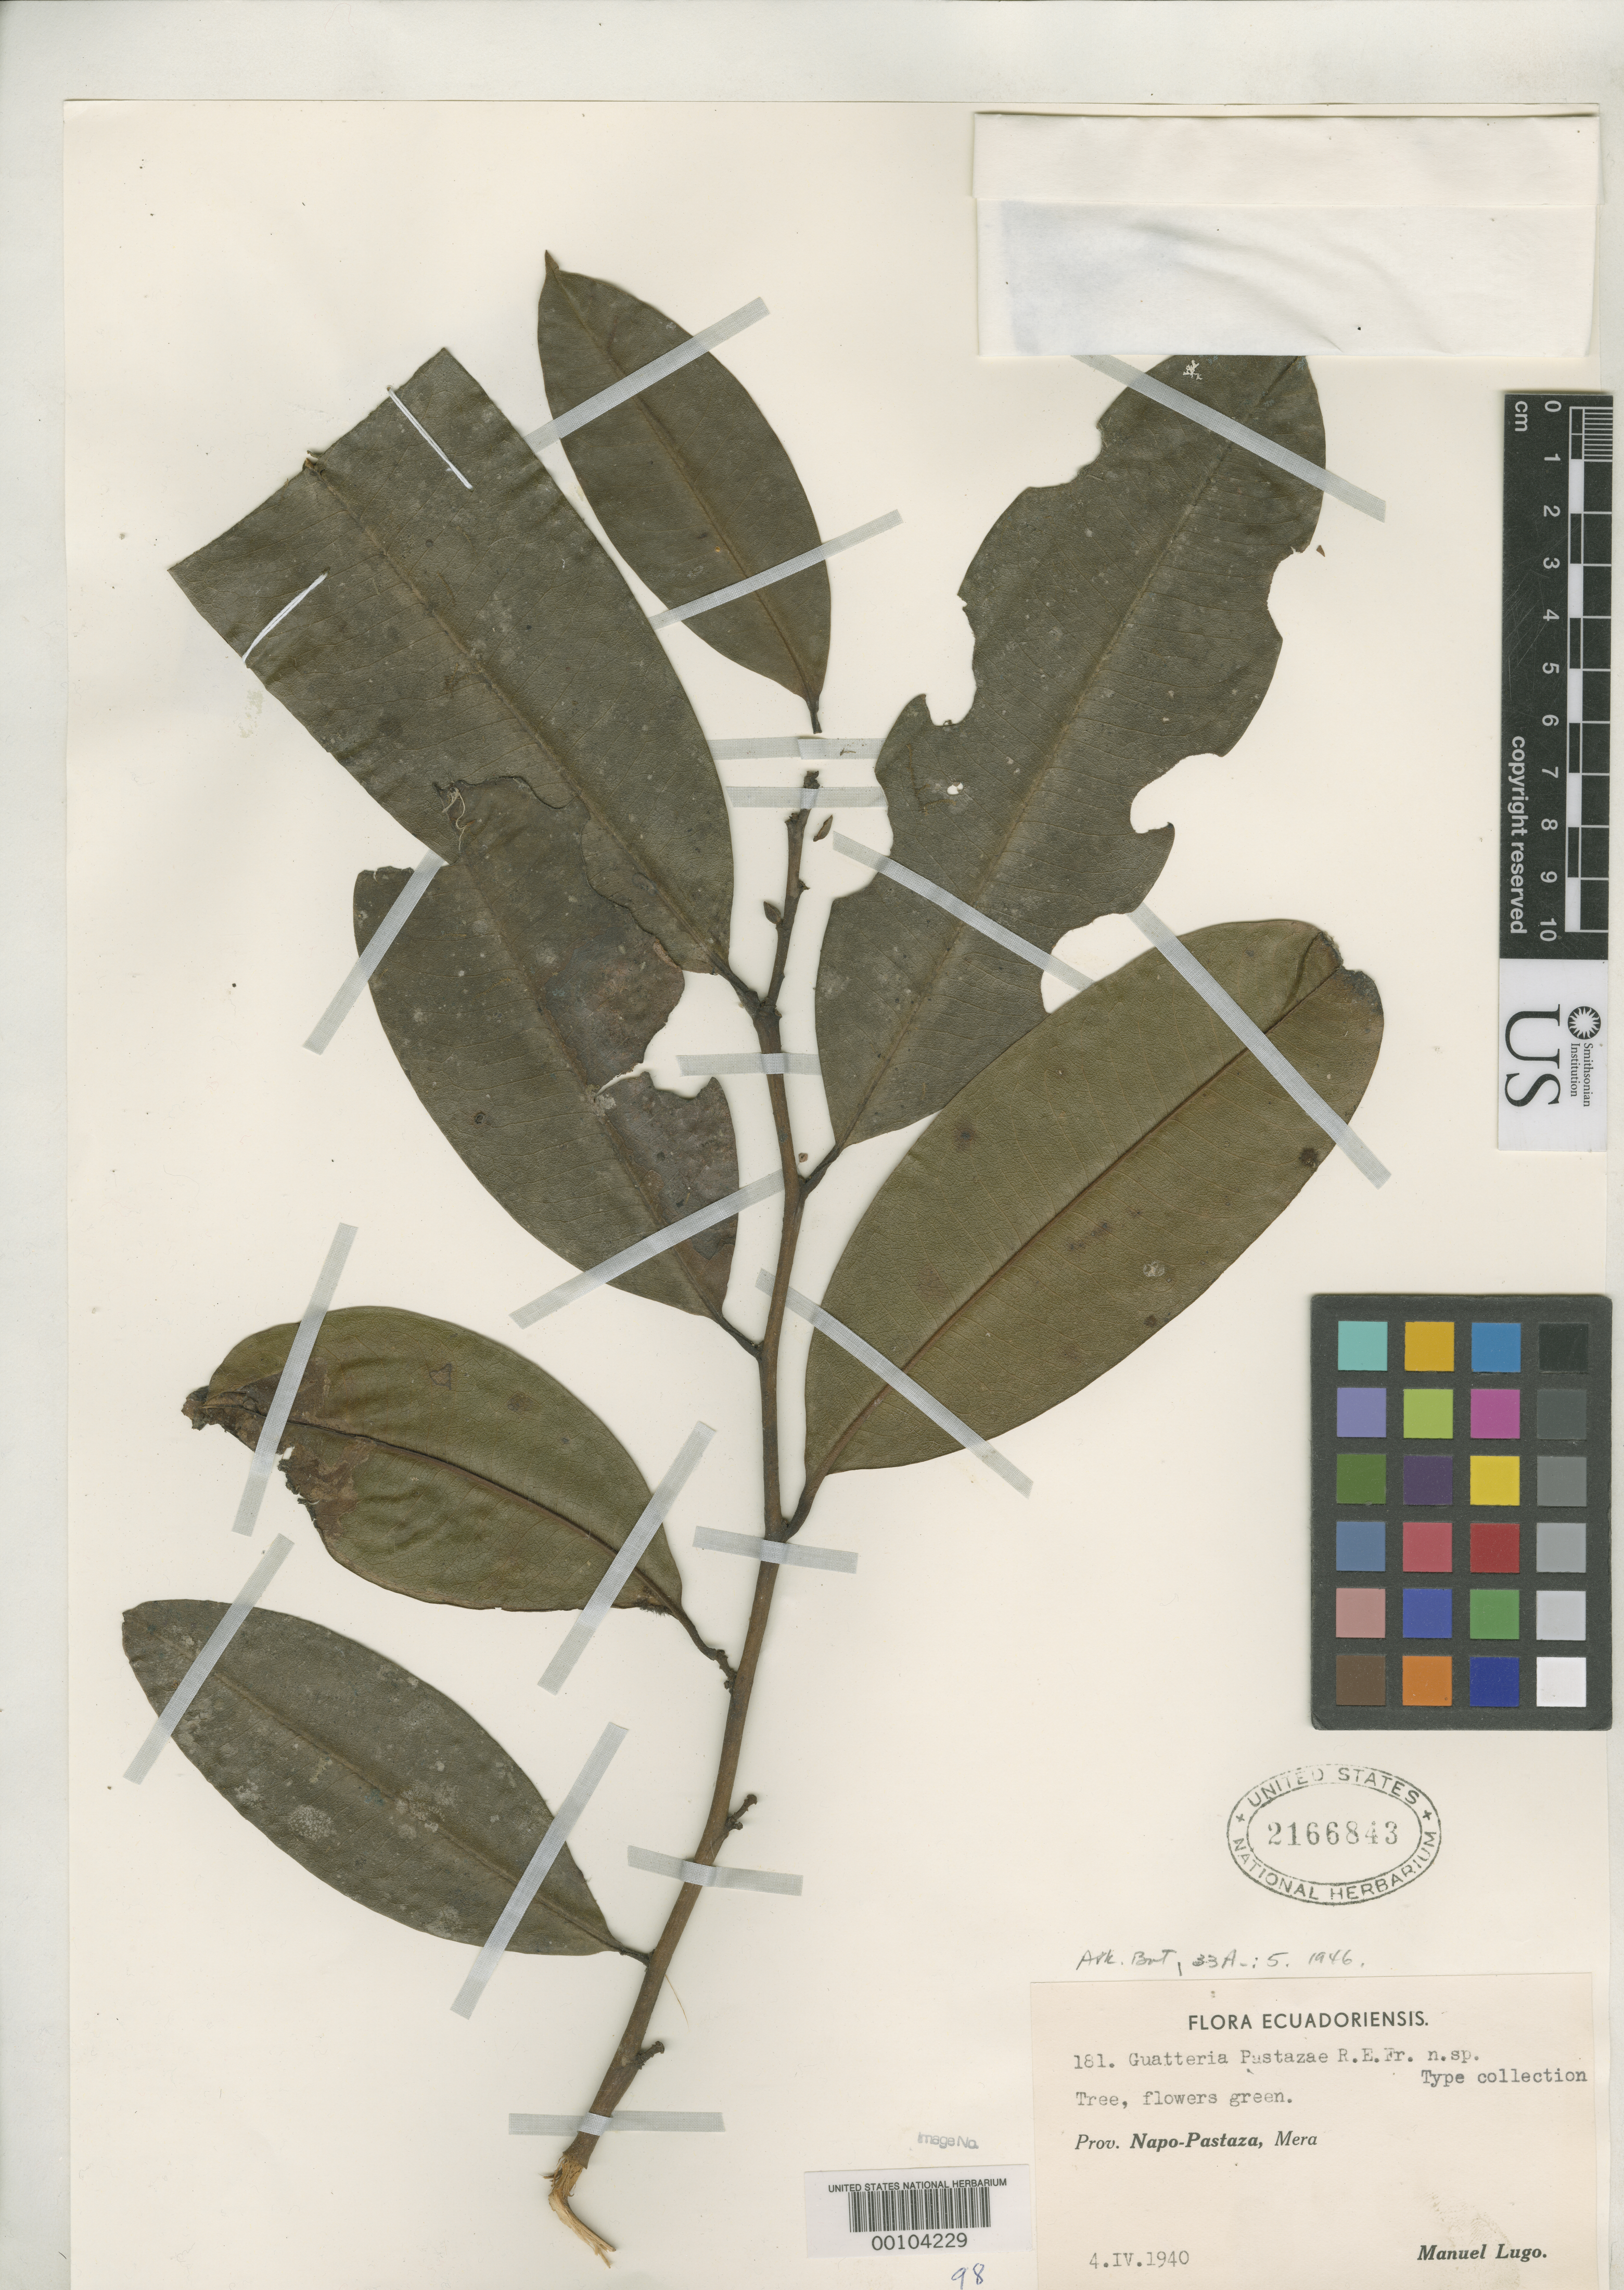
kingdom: Plantae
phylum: Tracheophyta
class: Magnoliopsida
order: Magnoliales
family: Annonaceae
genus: Guatteria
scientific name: Guatteria pastazae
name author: R.E. Fr.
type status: Isotype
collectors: M. Lugo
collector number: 181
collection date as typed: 04 Apr 1940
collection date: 1940-04-04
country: Ecuador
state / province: Napo / Pastaza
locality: Mera.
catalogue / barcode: US 2166843